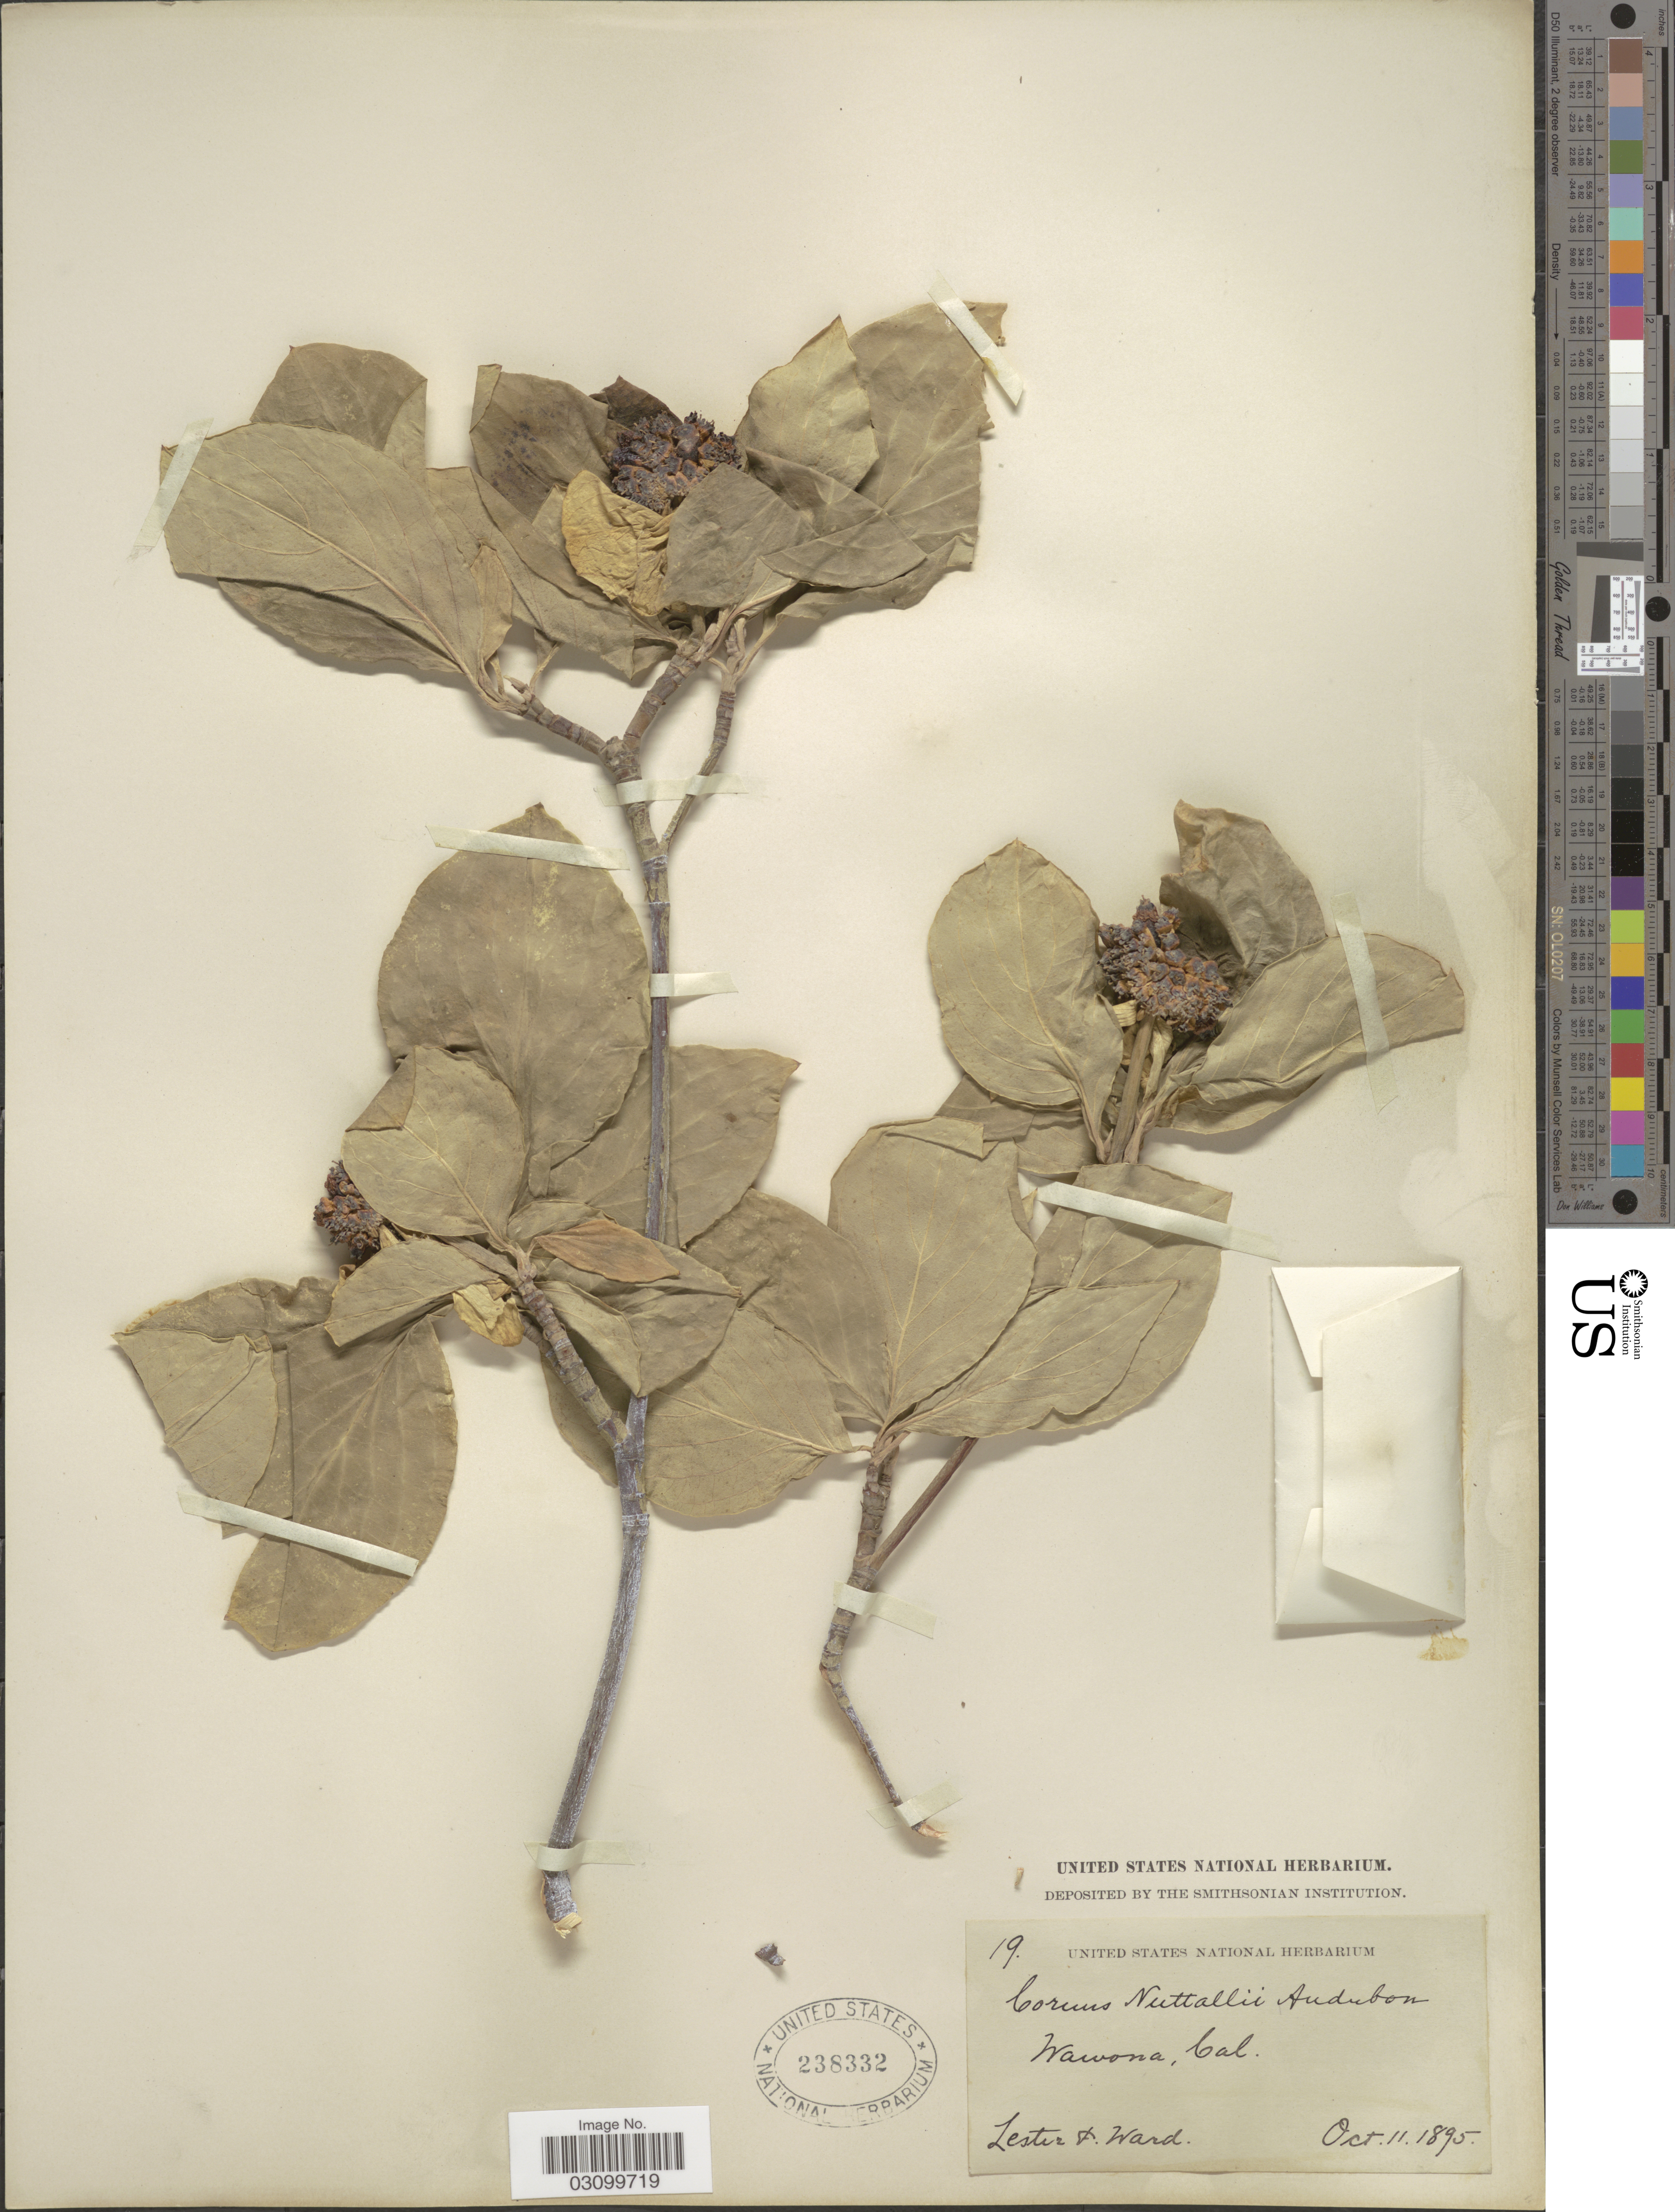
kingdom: Plantae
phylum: Tracheophyta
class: Magnoliopsida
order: Cornales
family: Cornaceae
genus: Cornus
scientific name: Cornus nuttallii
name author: Audubon ex Torr. & A. Gray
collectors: L. F. Ward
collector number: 19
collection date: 1895-10-11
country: United States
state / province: California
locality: Wawona.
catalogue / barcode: US 238332